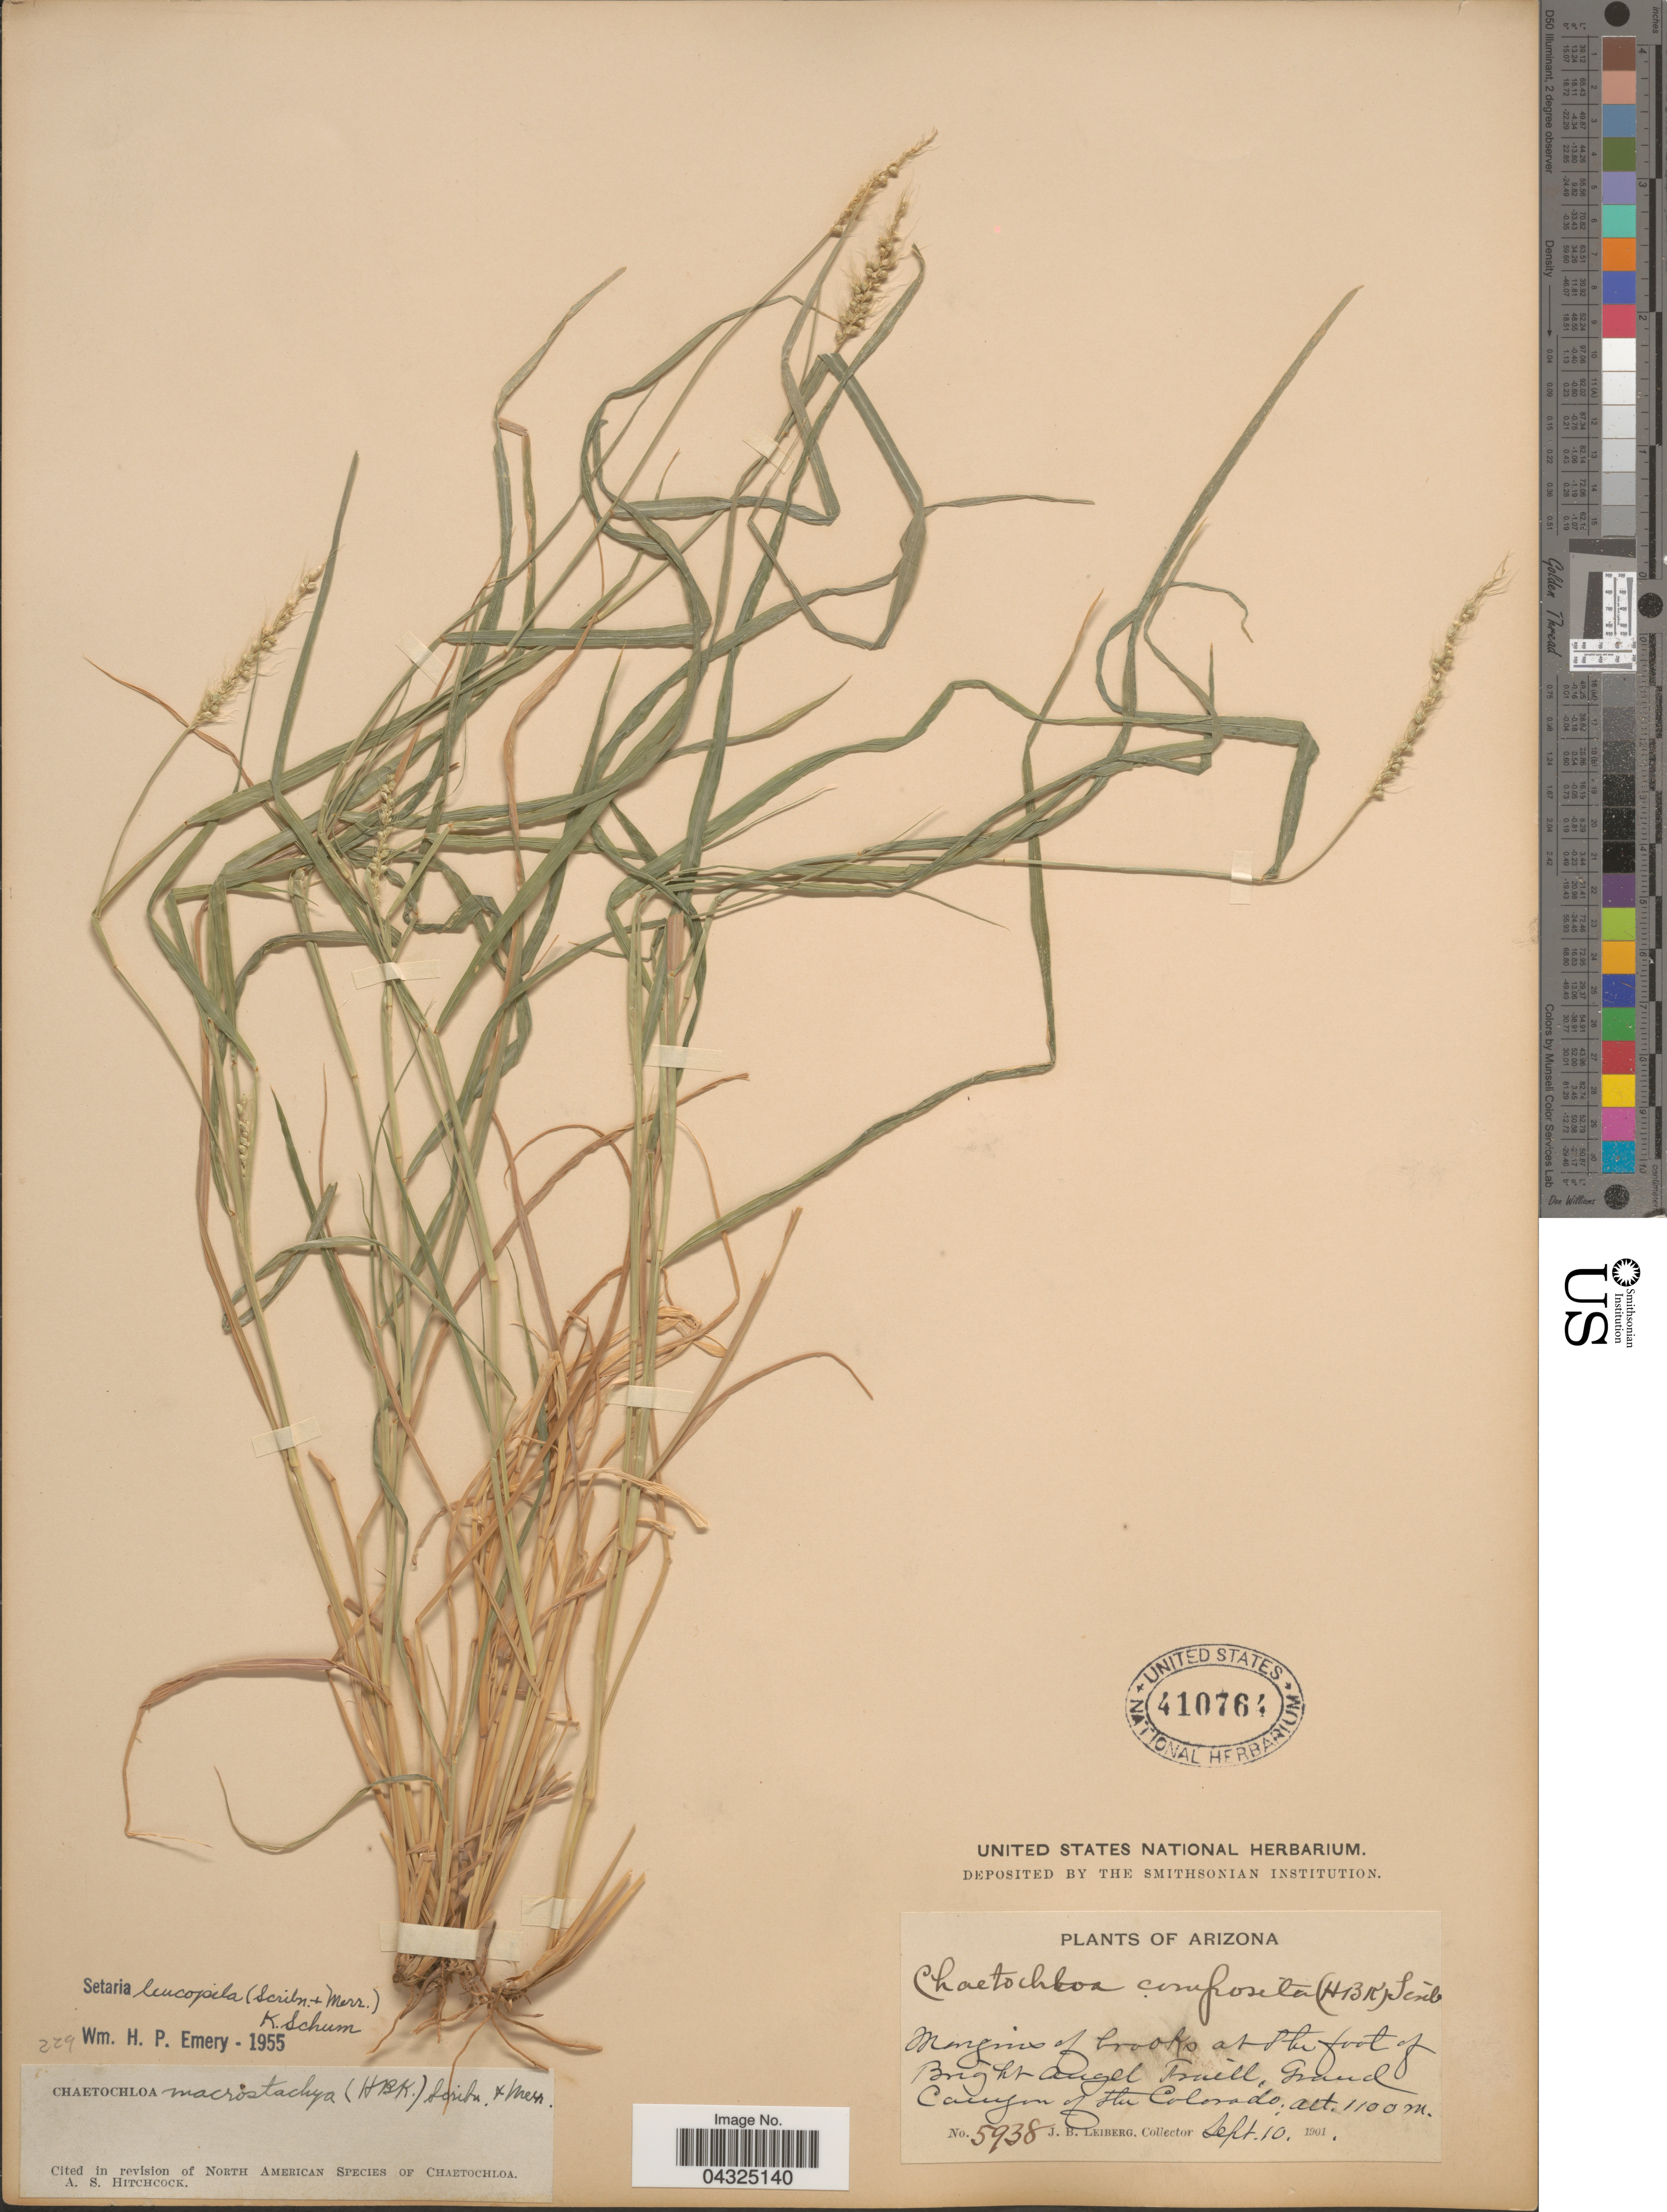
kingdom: Plantae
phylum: Tracheophyta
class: Liliopsida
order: Poales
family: Poaceae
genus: Setaria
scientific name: Setaria leucopila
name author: (Scribn. & Merr.) K. Schum.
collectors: J. B. Leiberg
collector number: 5938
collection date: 1901-09-10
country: United States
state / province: Arizona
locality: Margins of brooks at the foot of Bright Angel Traill, Grand Canyon of the Colorado.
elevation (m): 1100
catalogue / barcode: US 410764